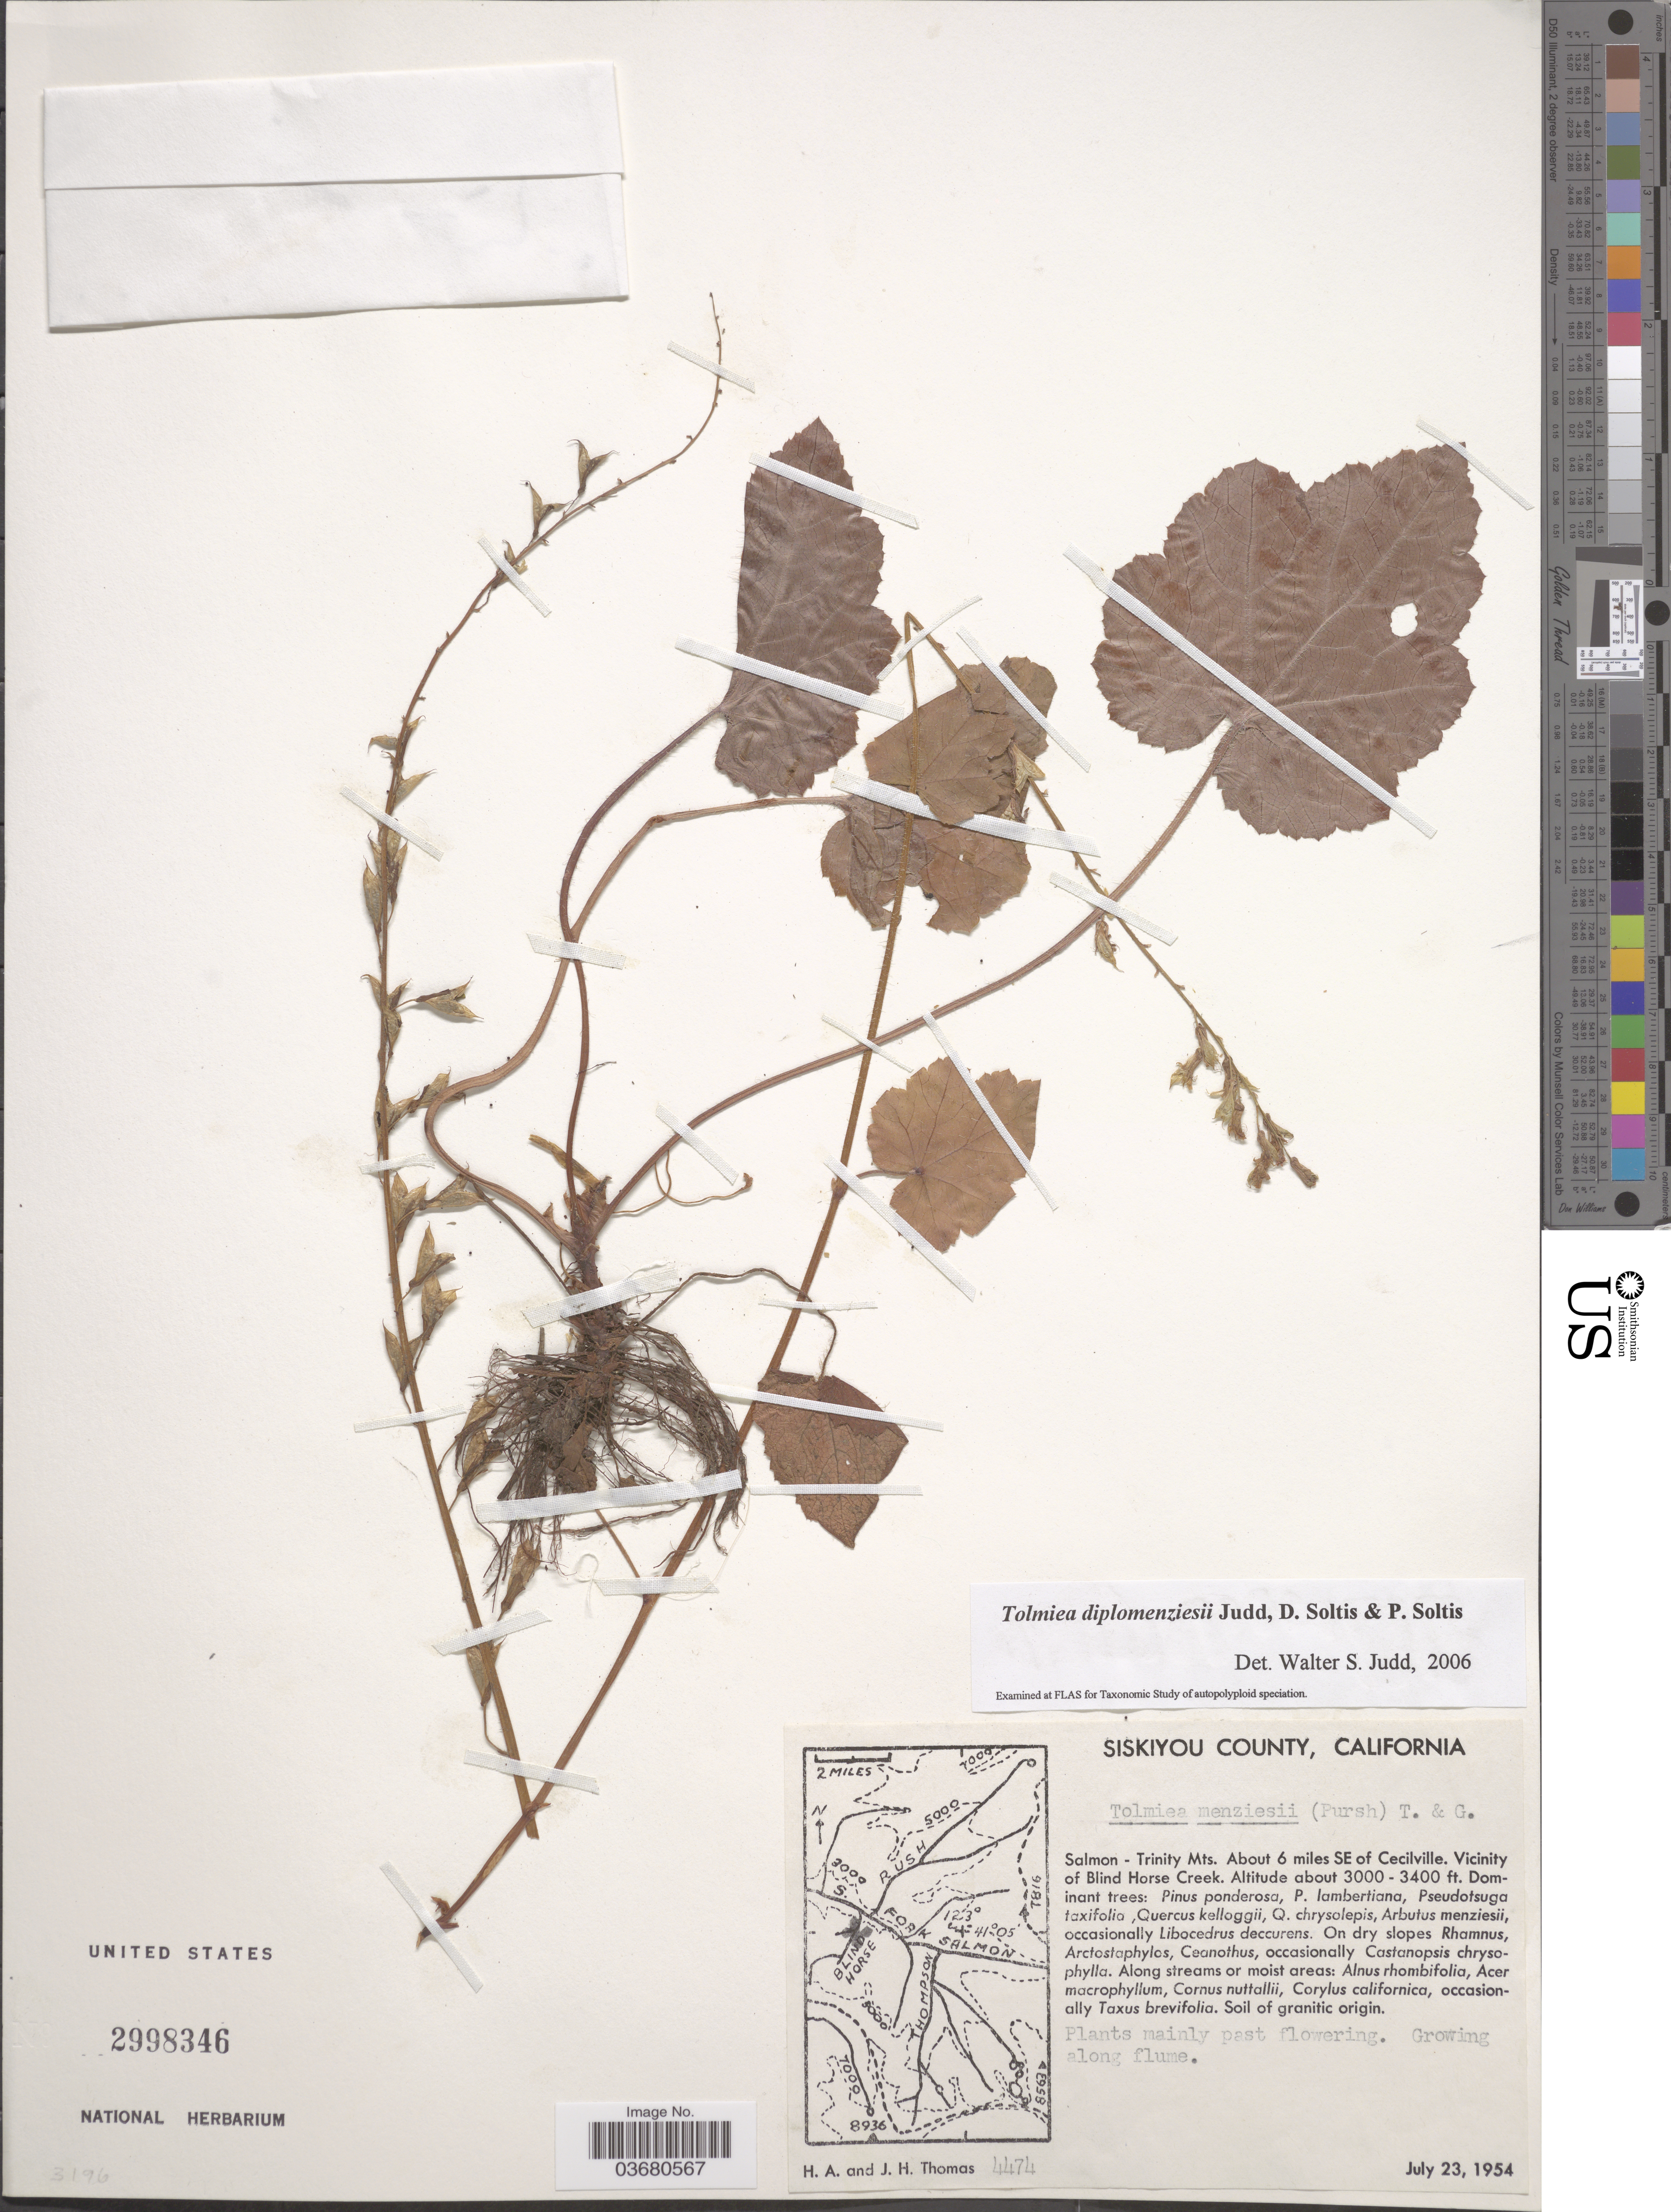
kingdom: Plantae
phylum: Tracheophyta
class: Magnoliopsida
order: Saxifragales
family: Saxifragaceae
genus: Tolmiea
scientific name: Tolmiea diplomenziesii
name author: Judd et al.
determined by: Judd, Walter S.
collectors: H. Thomas & J. H. Thomas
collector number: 4474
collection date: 1954-07-23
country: United States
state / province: California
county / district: Siskiyou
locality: Siskiyou County. Salmon - Trinity Mts. About 6 miles SE of Cecilville. Vicinity of Blind Horse Creek.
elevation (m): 914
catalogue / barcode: US 2998346